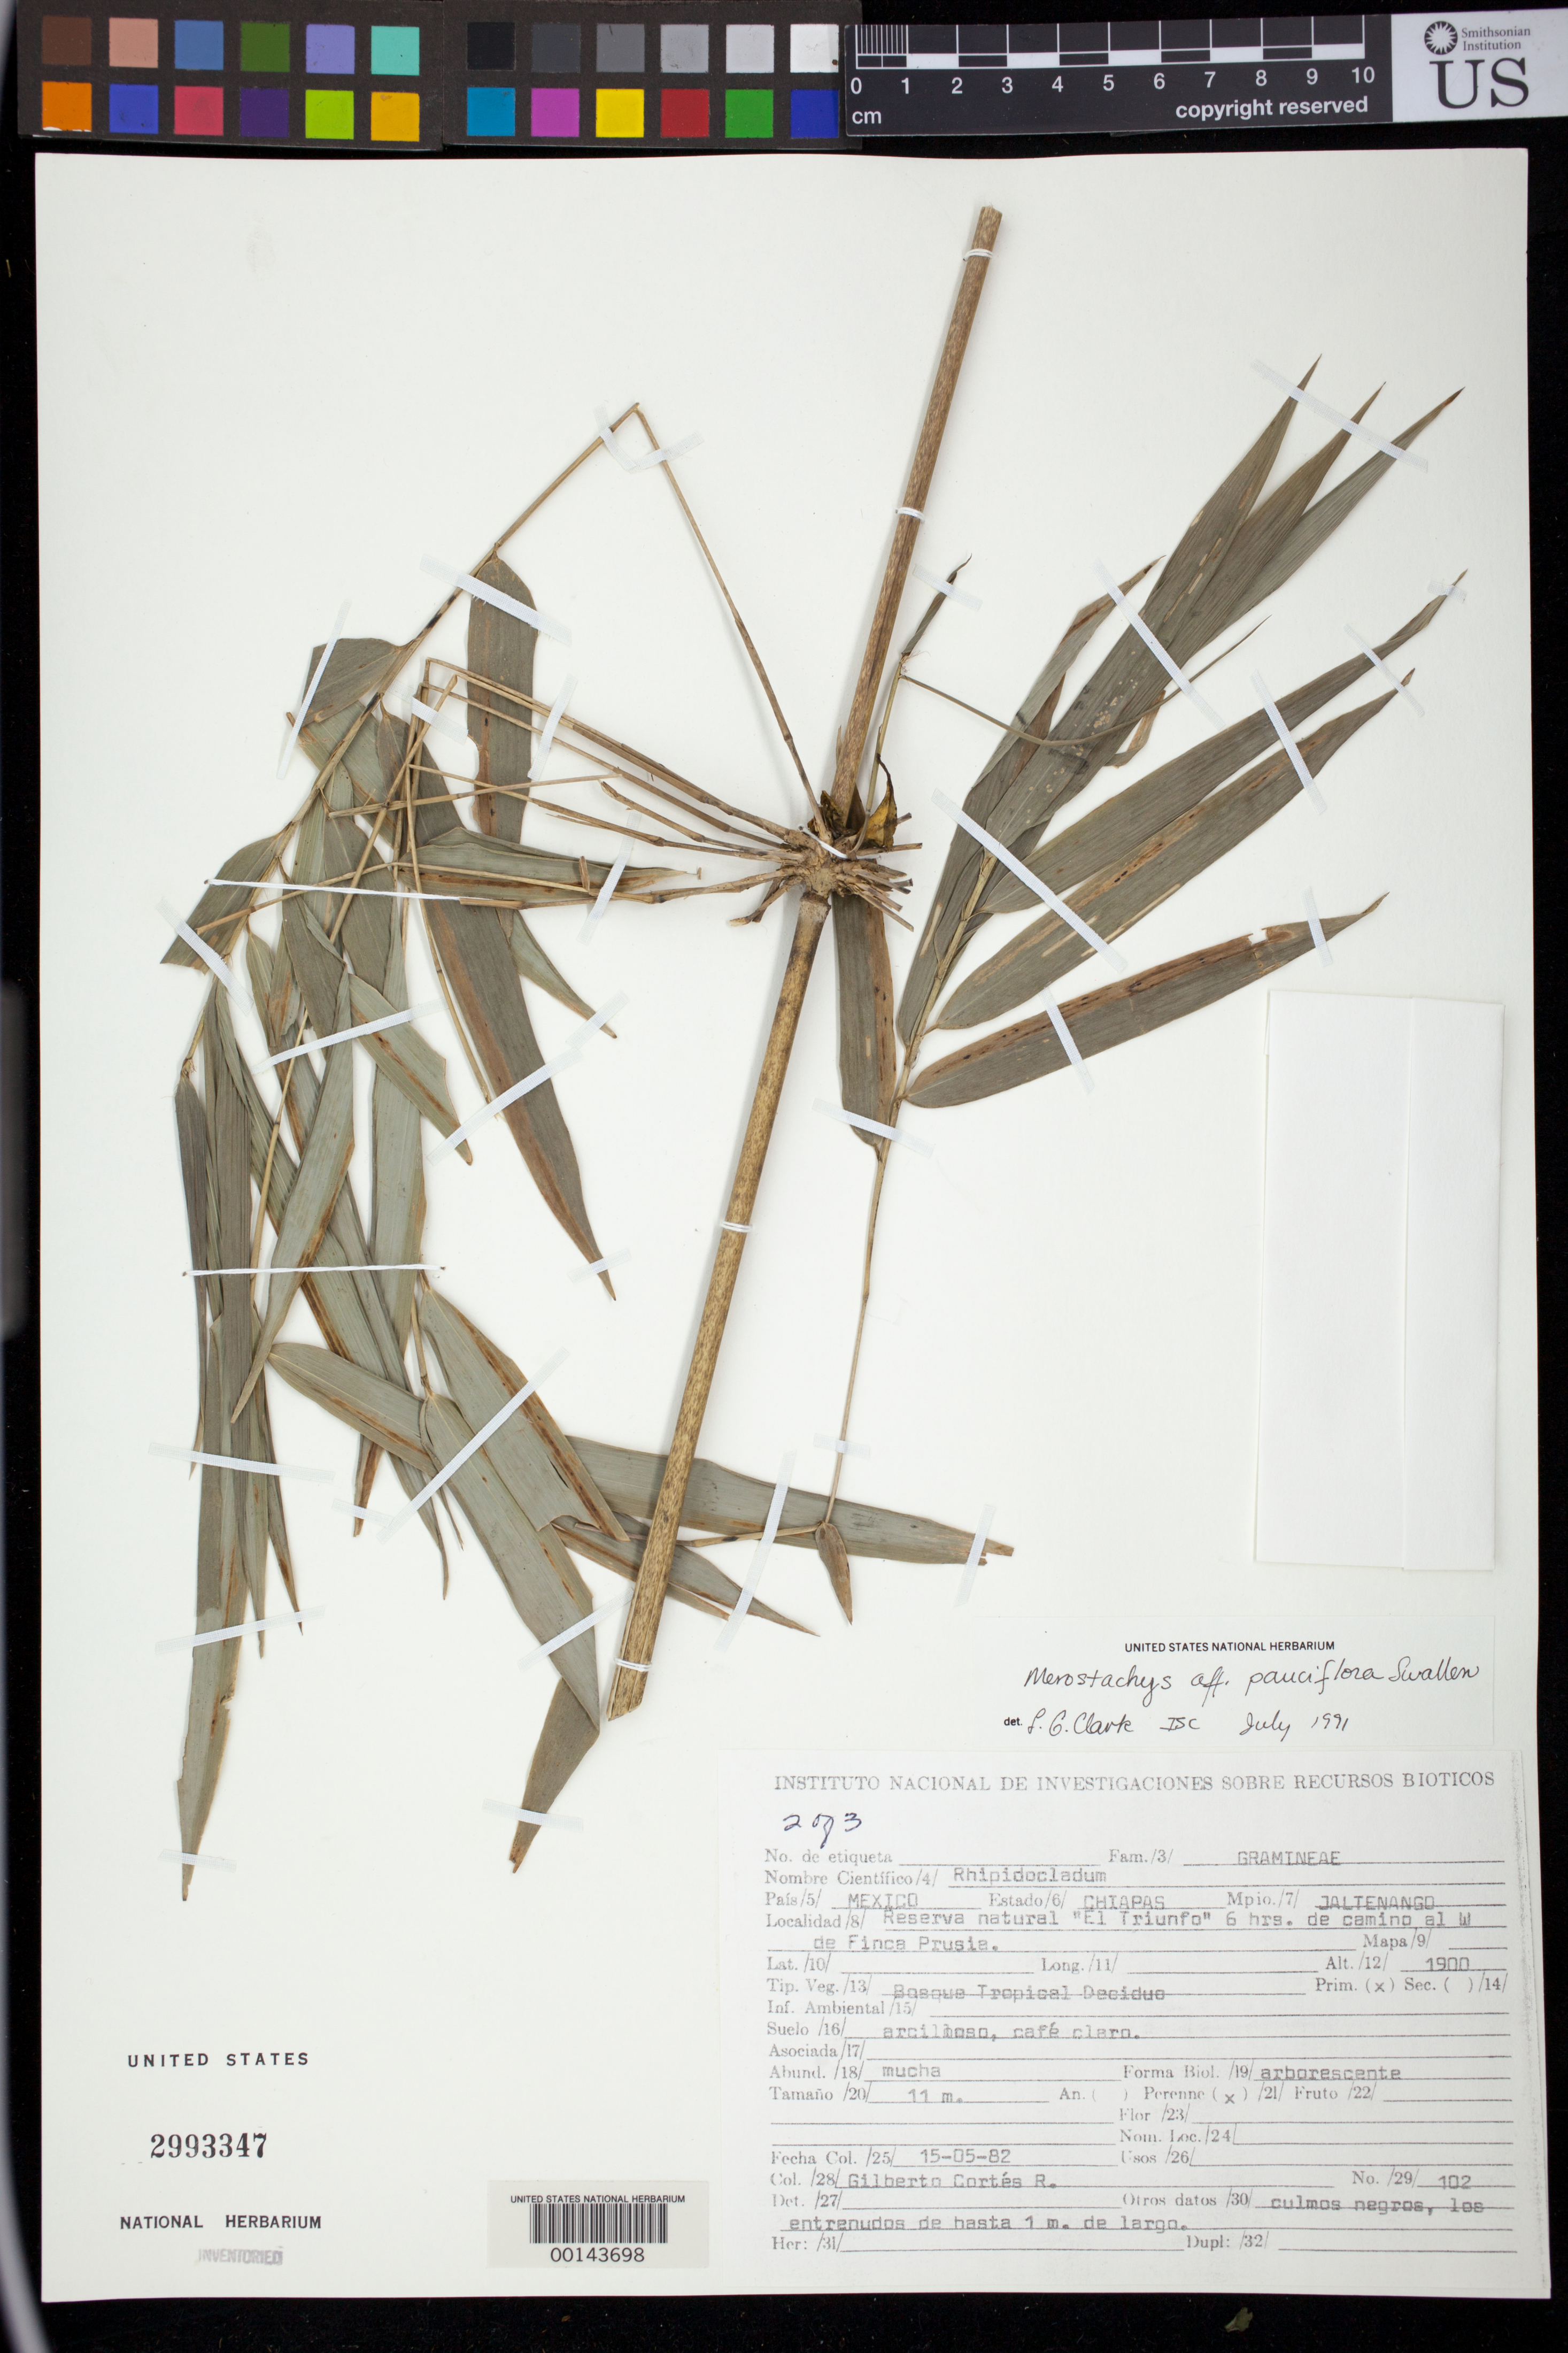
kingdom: Plantae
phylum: Tracheophyta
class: Liliopsida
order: Poales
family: Poaceae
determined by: Vinicius-Silva, R.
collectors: G. Cortés R.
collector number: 102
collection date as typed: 15 May 1982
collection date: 1982-05-15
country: Mexico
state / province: Chiapas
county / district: Jaltenango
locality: Reserva Natural "El Triunfo" 6 hrs de camino al W de Finca Prusia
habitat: Bosque tropical deciduo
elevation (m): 1900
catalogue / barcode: US 2993347